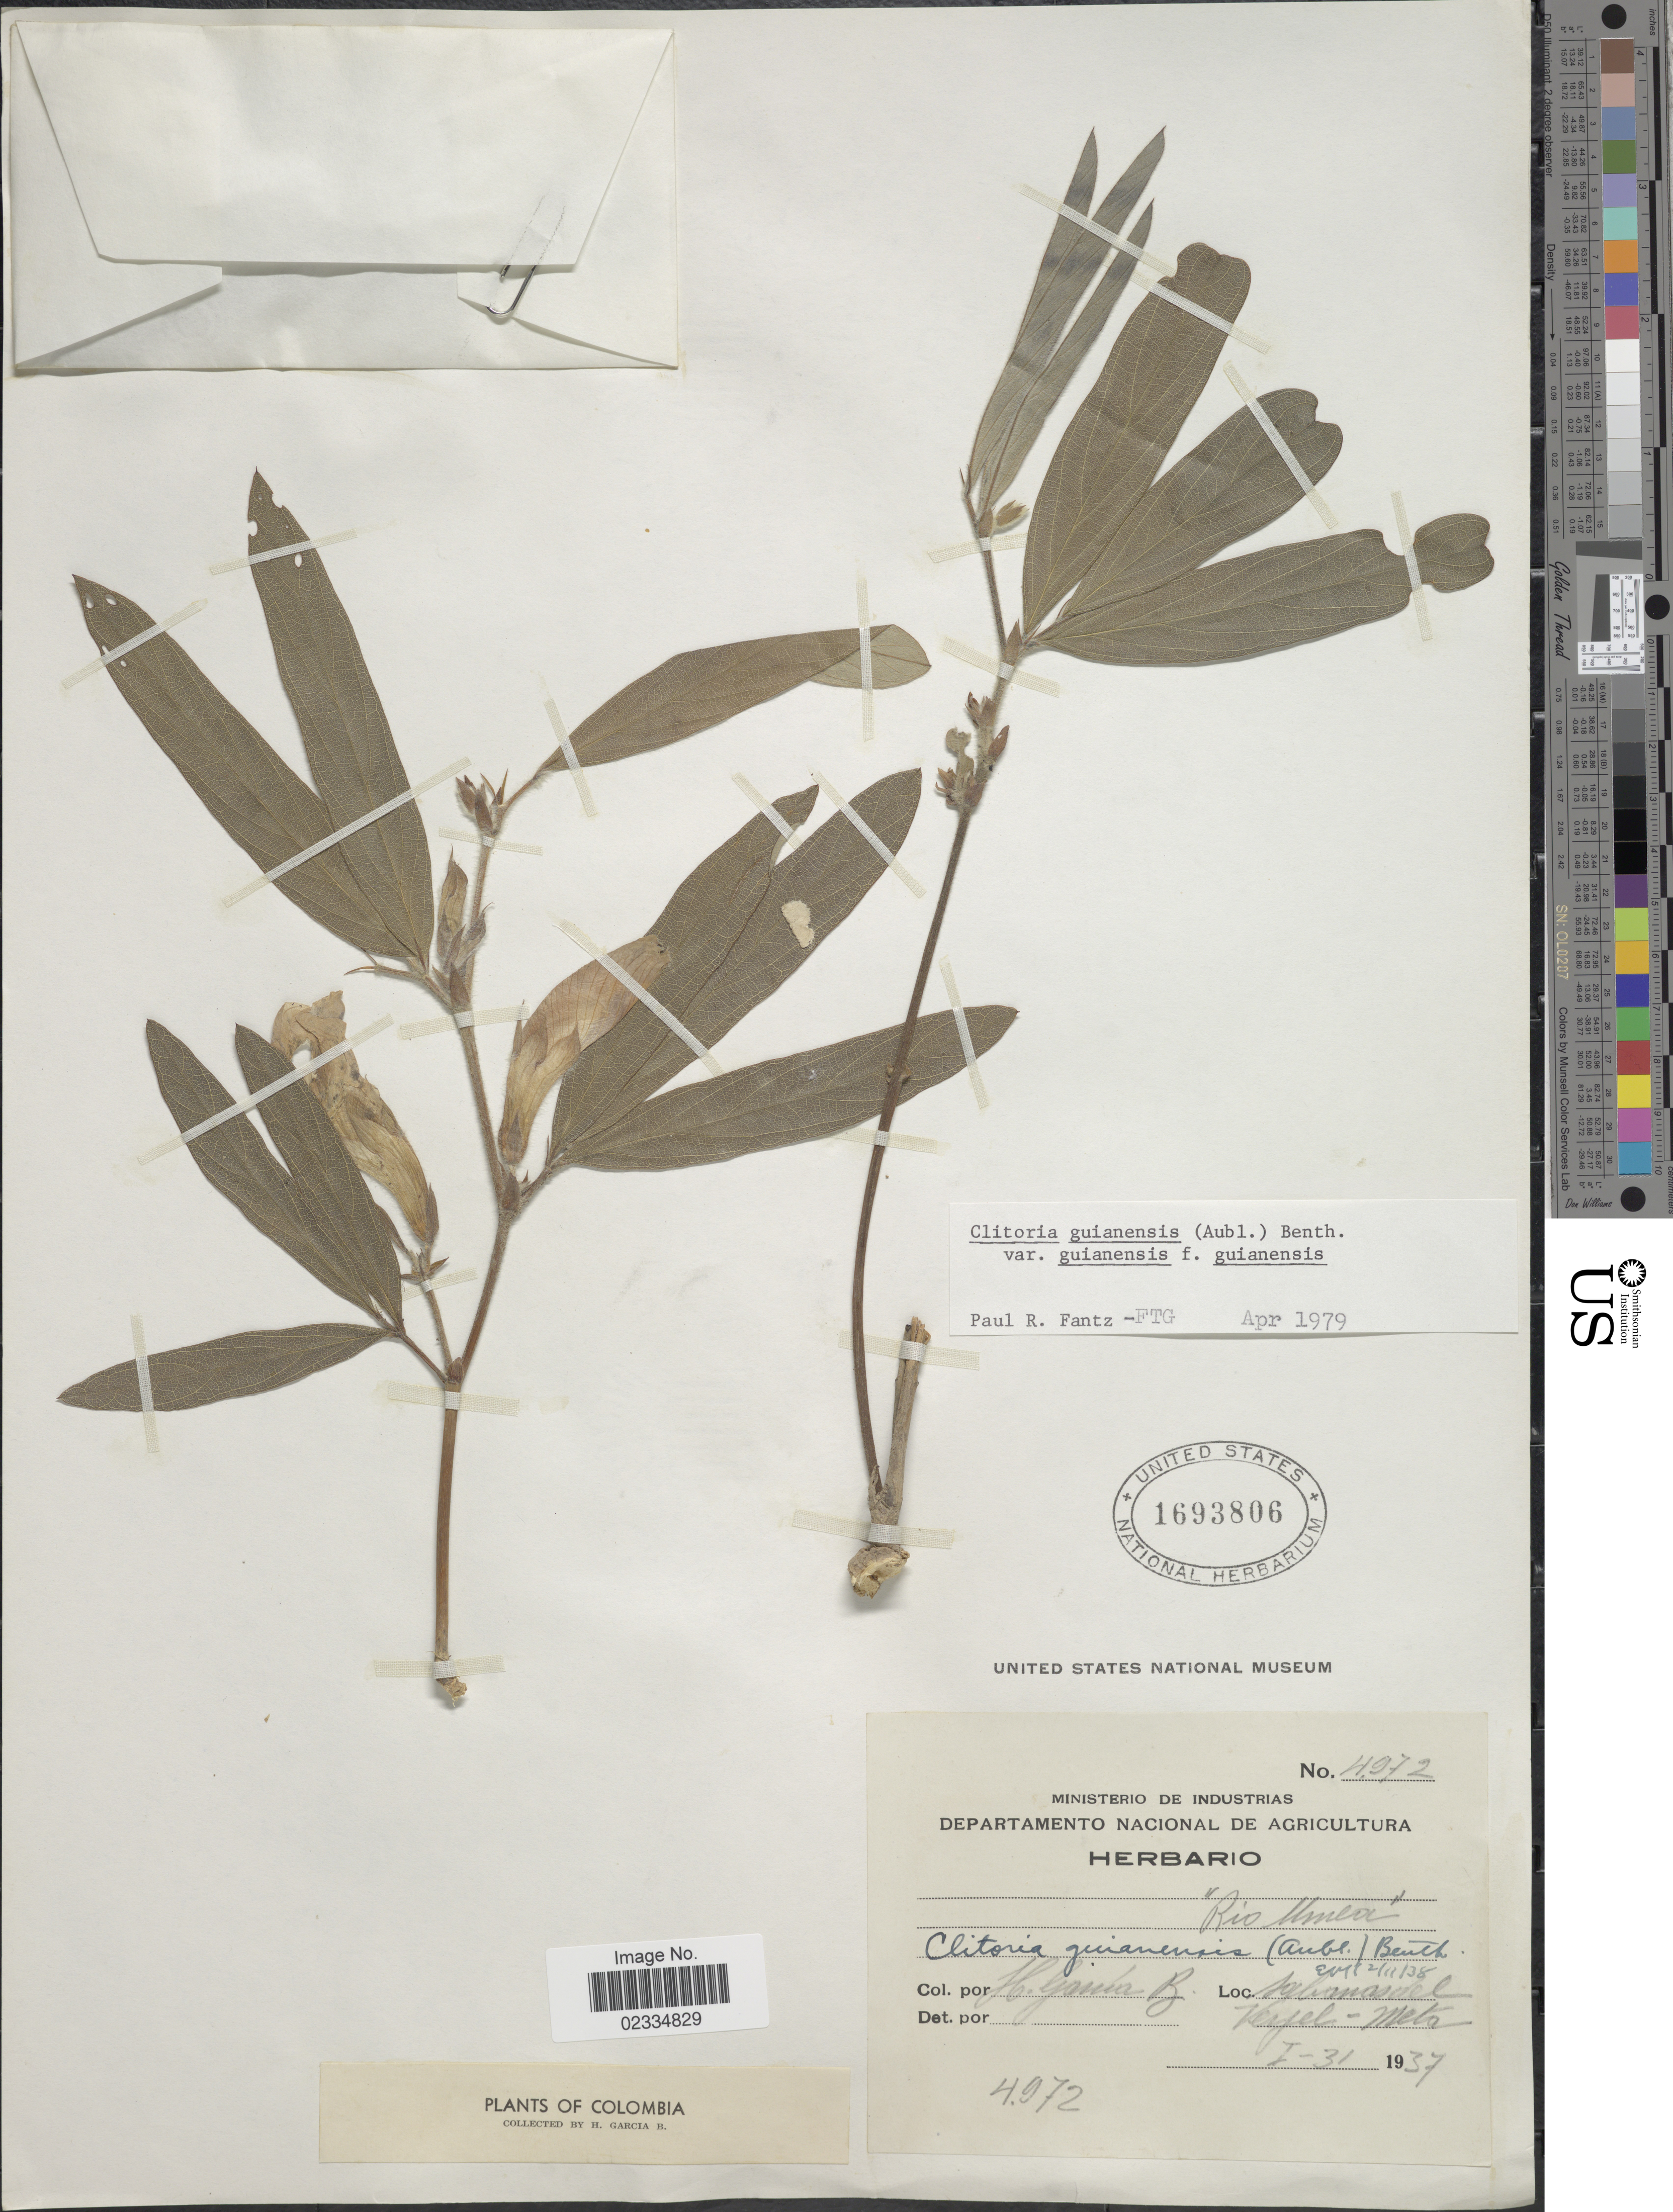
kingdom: Plantae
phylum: Tracheophyta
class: Magnoliopsida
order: Fabales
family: Fabaceae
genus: Clitoria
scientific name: Clitoria guianensis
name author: (Aubl.) Benth.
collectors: H. García Barriga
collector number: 4972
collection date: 1937-01-31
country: Colombia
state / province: Meta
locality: Sabanas del Keyel [interpreted]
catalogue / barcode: US 1693806